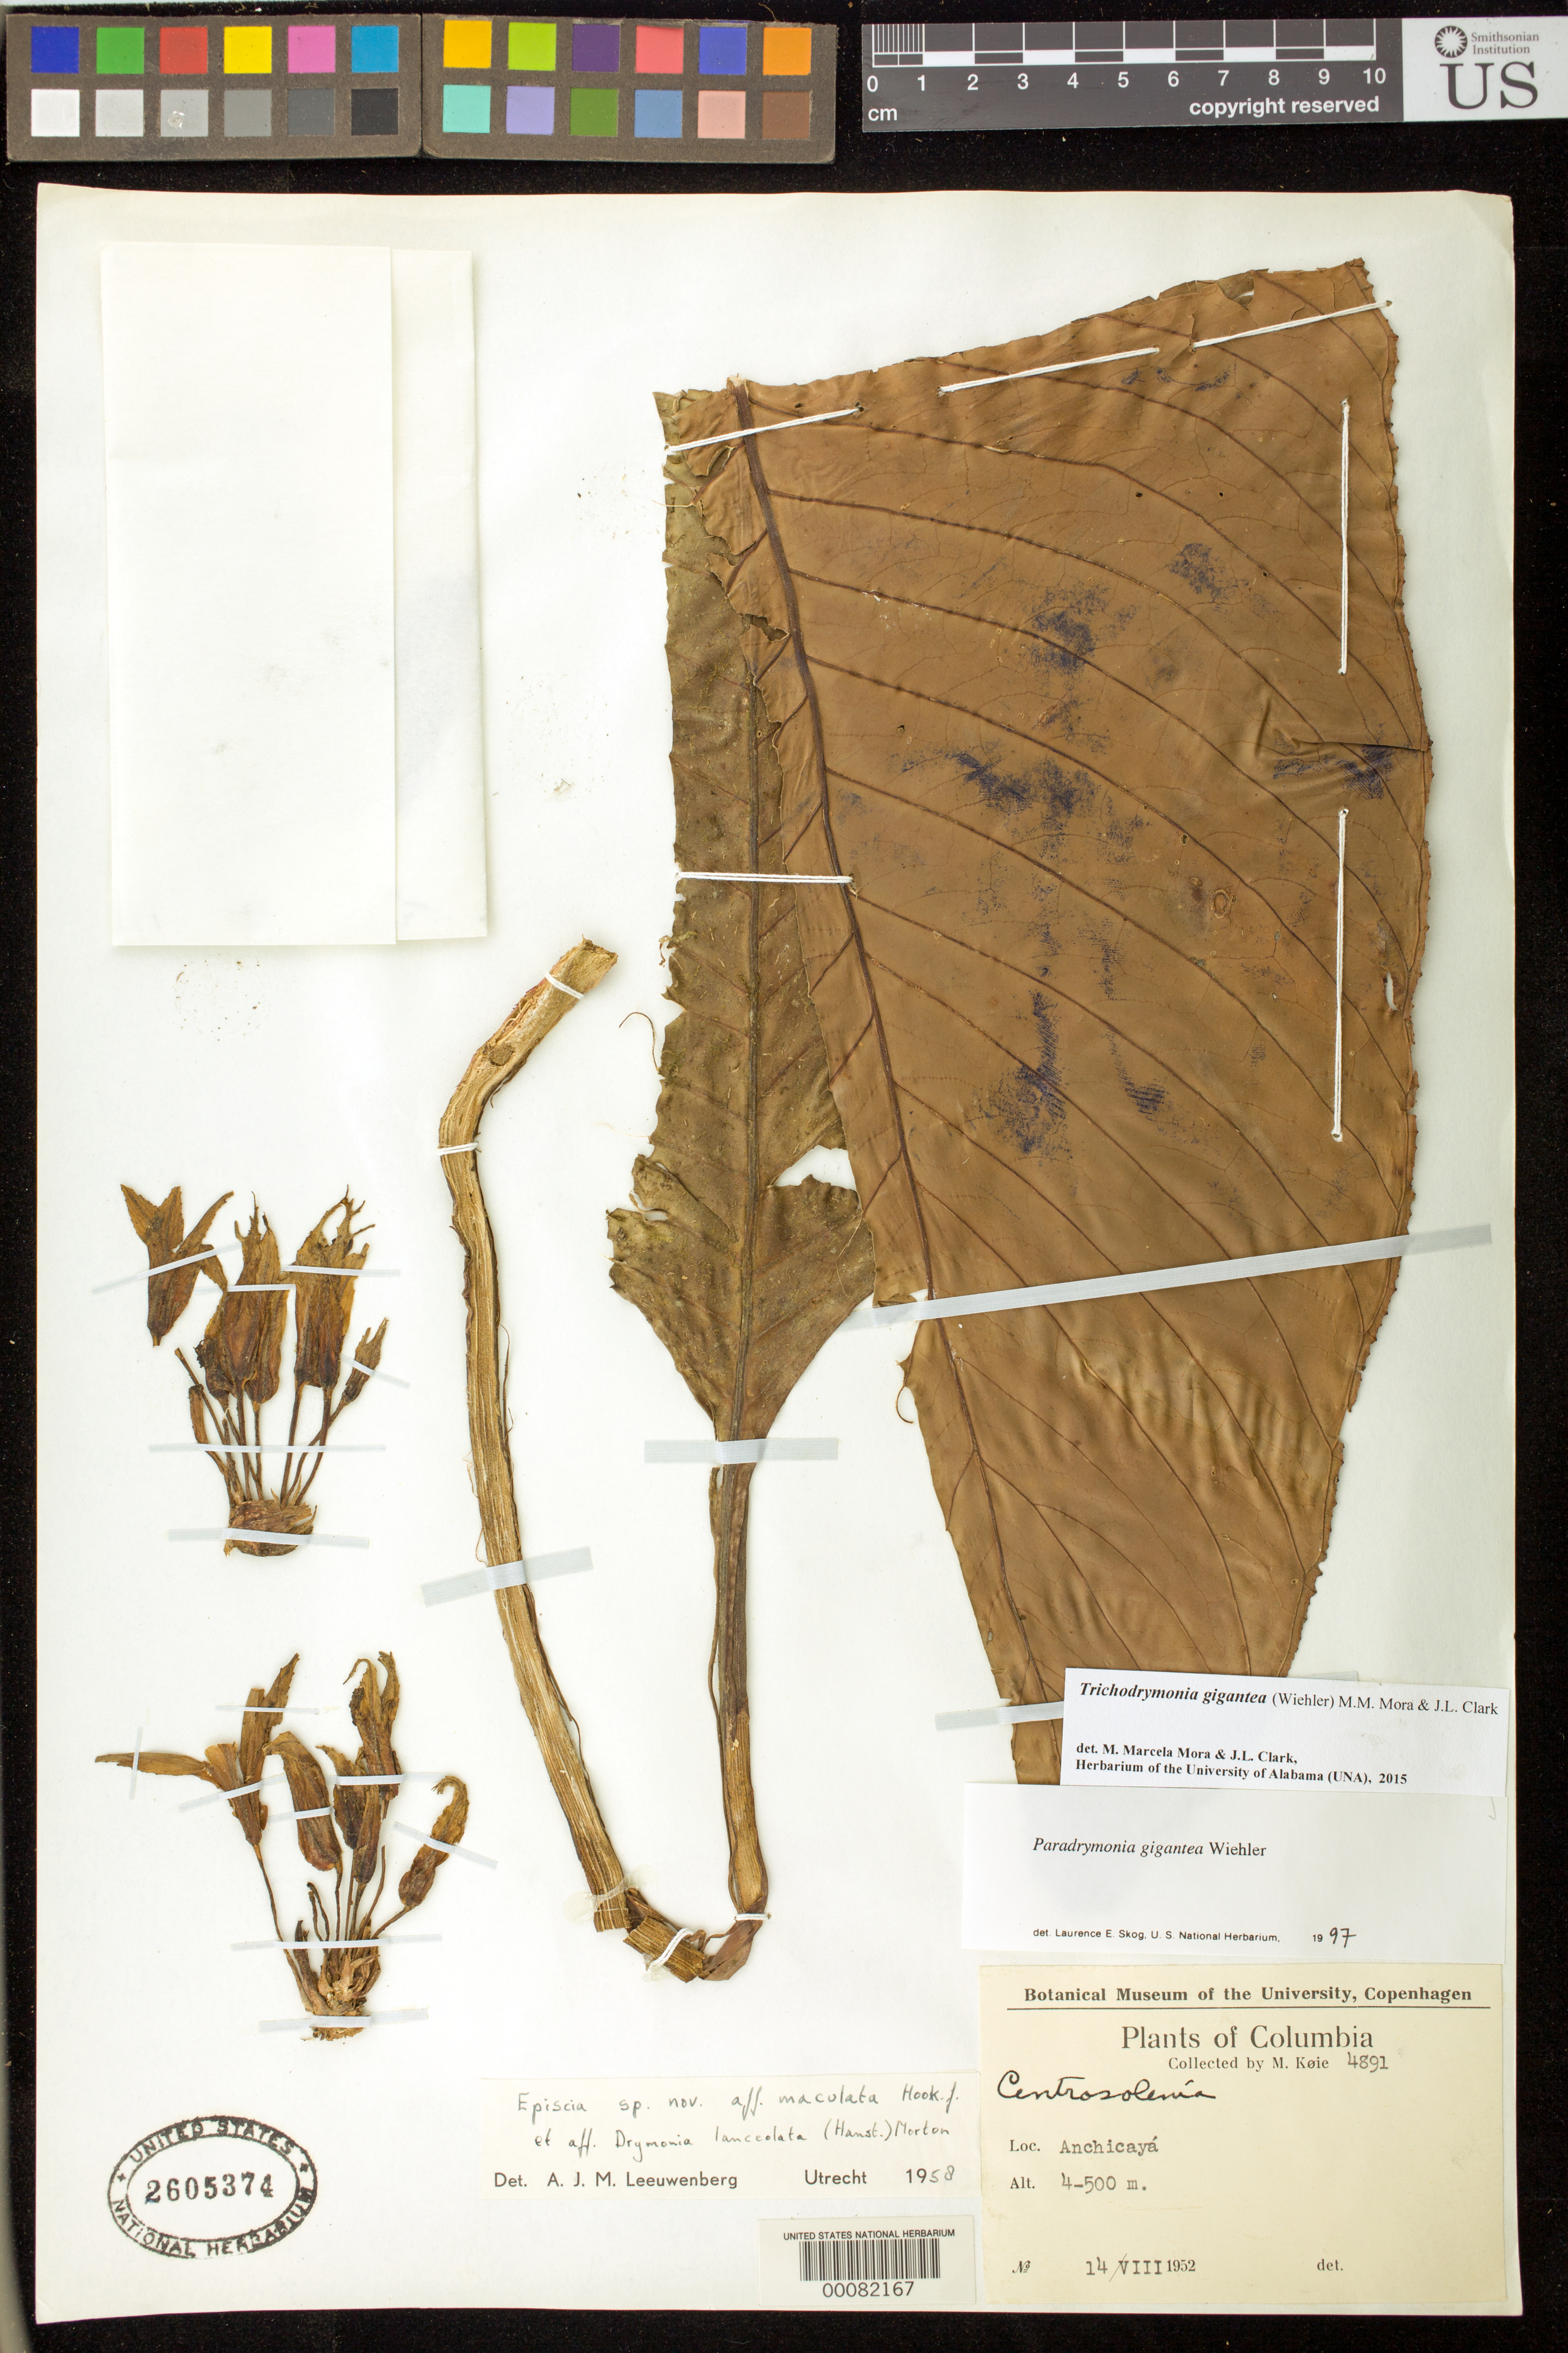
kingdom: Plantae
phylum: Tracheophyta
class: Magnoliopsida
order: Lamiales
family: Gesneriaceae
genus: Trichodrymonia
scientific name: Trichodrymonia gigantea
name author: (Wiehler) M.M. Mora & J.L. Clark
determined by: Mora, M. M.; Clark, J. L.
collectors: M. Köie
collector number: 4891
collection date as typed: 14 Aug 1952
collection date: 1952-08-14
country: Colombia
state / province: Valle del Cauca (?)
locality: Anchicayá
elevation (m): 400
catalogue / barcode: US 2605374